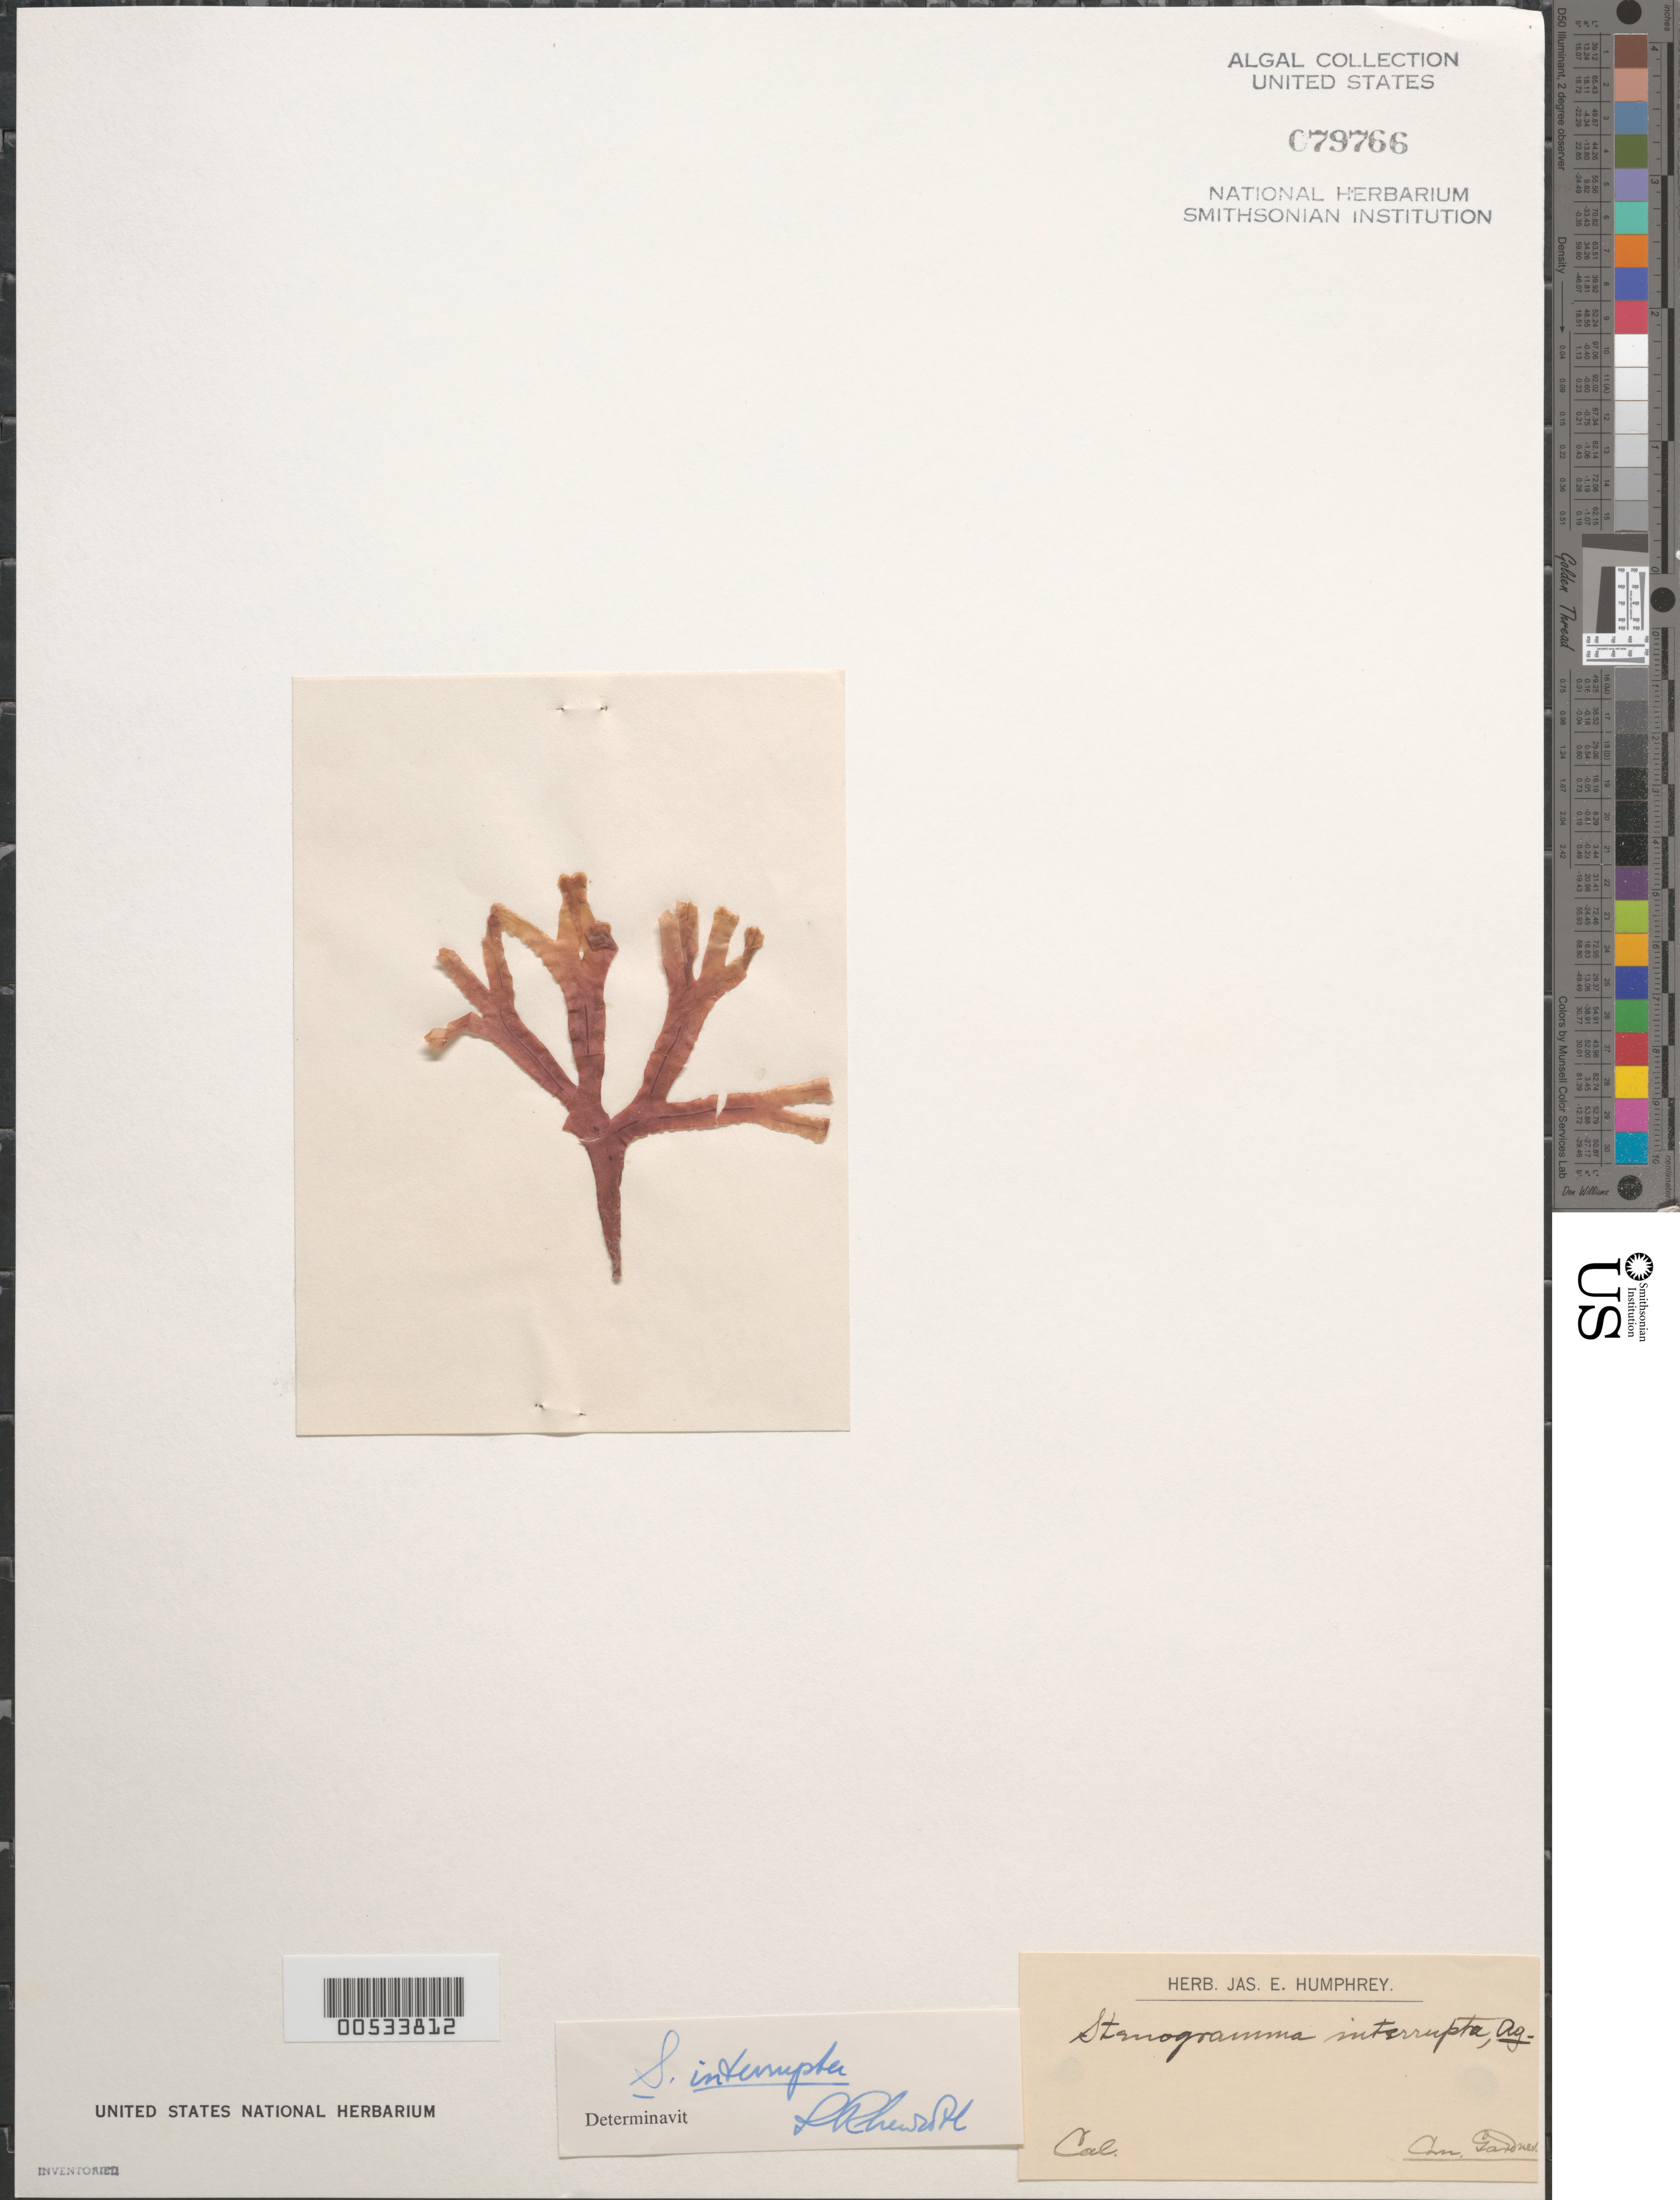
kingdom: Plantae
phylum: Rhodophyta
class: Florideophyceae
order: Gigartinales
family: Phyllophoraceae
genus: Stenogramma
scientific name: Stenogramma interruptum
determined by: Newroth, P. R.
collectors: N. Gardner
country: United States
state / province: California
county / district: San Diego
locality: False Bay, San Diego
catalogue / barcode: US 79766